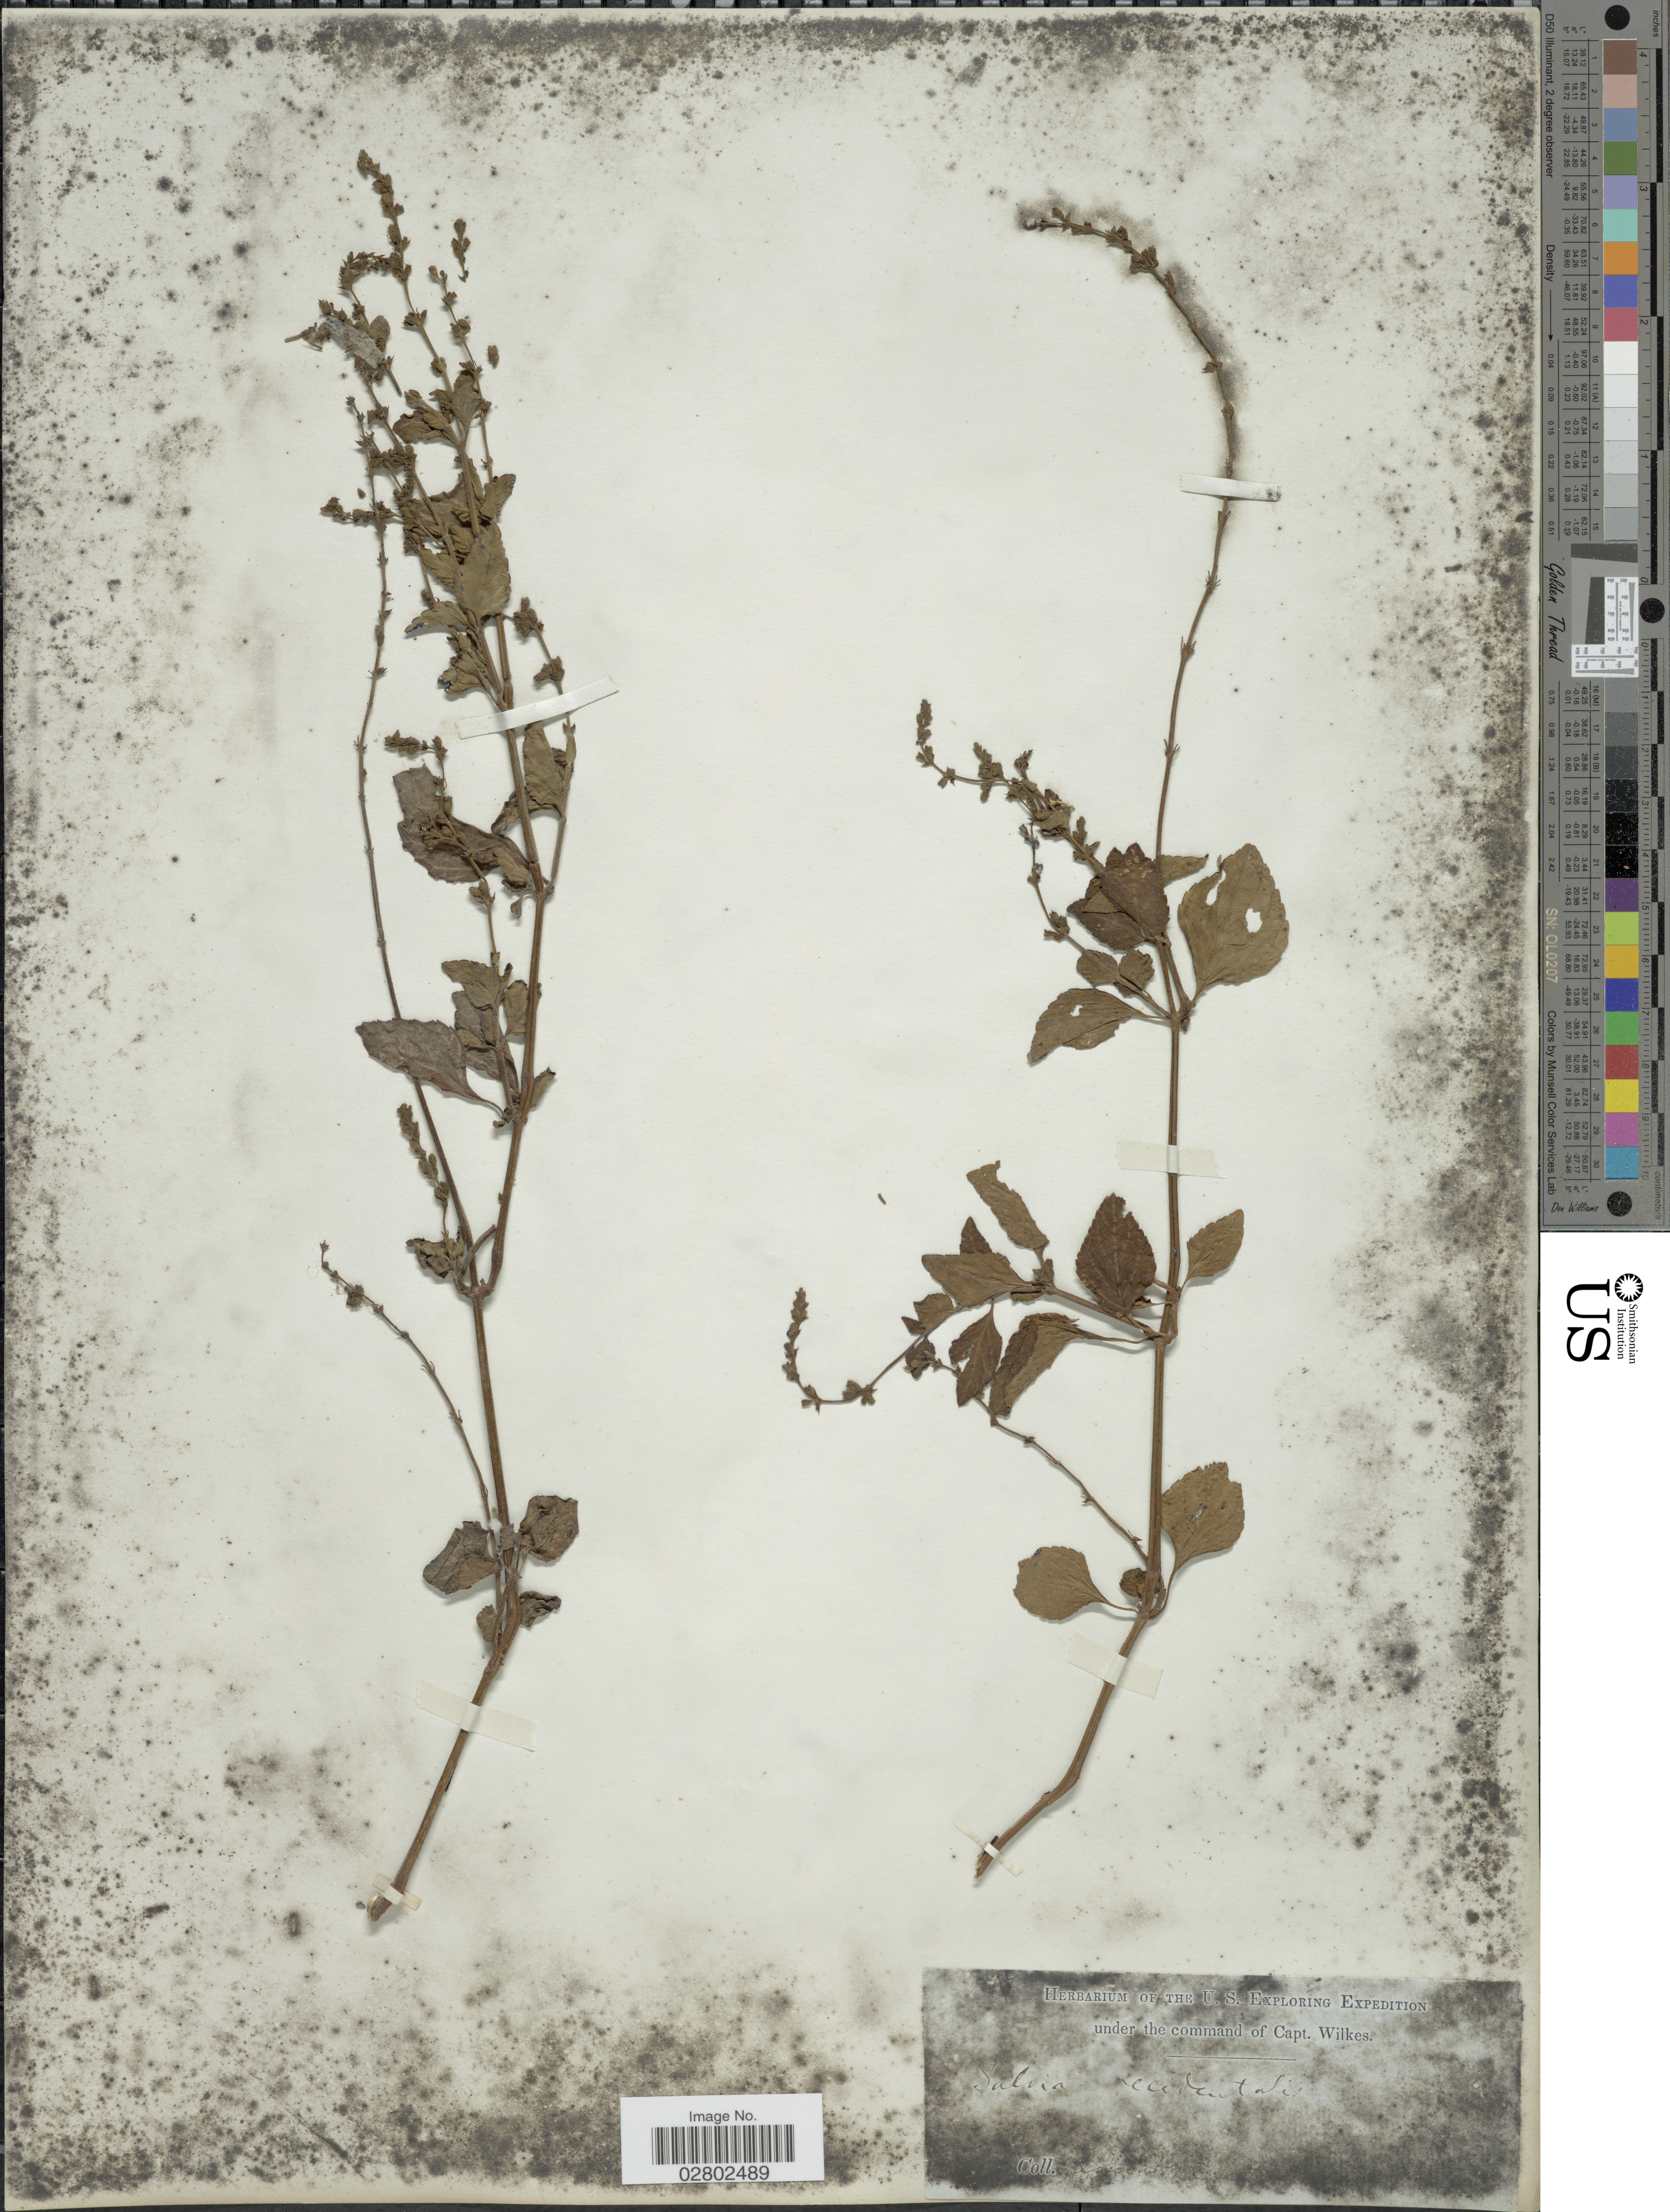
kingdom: Plantae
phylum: Tracheophyta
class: Magnoliopsida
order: Lamiales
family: Lamiaceae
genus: Salvia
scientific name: Salvia occidentalis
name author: Sw.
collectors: Wilkes Explor. Exped.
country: Colombia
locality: Lijaca.